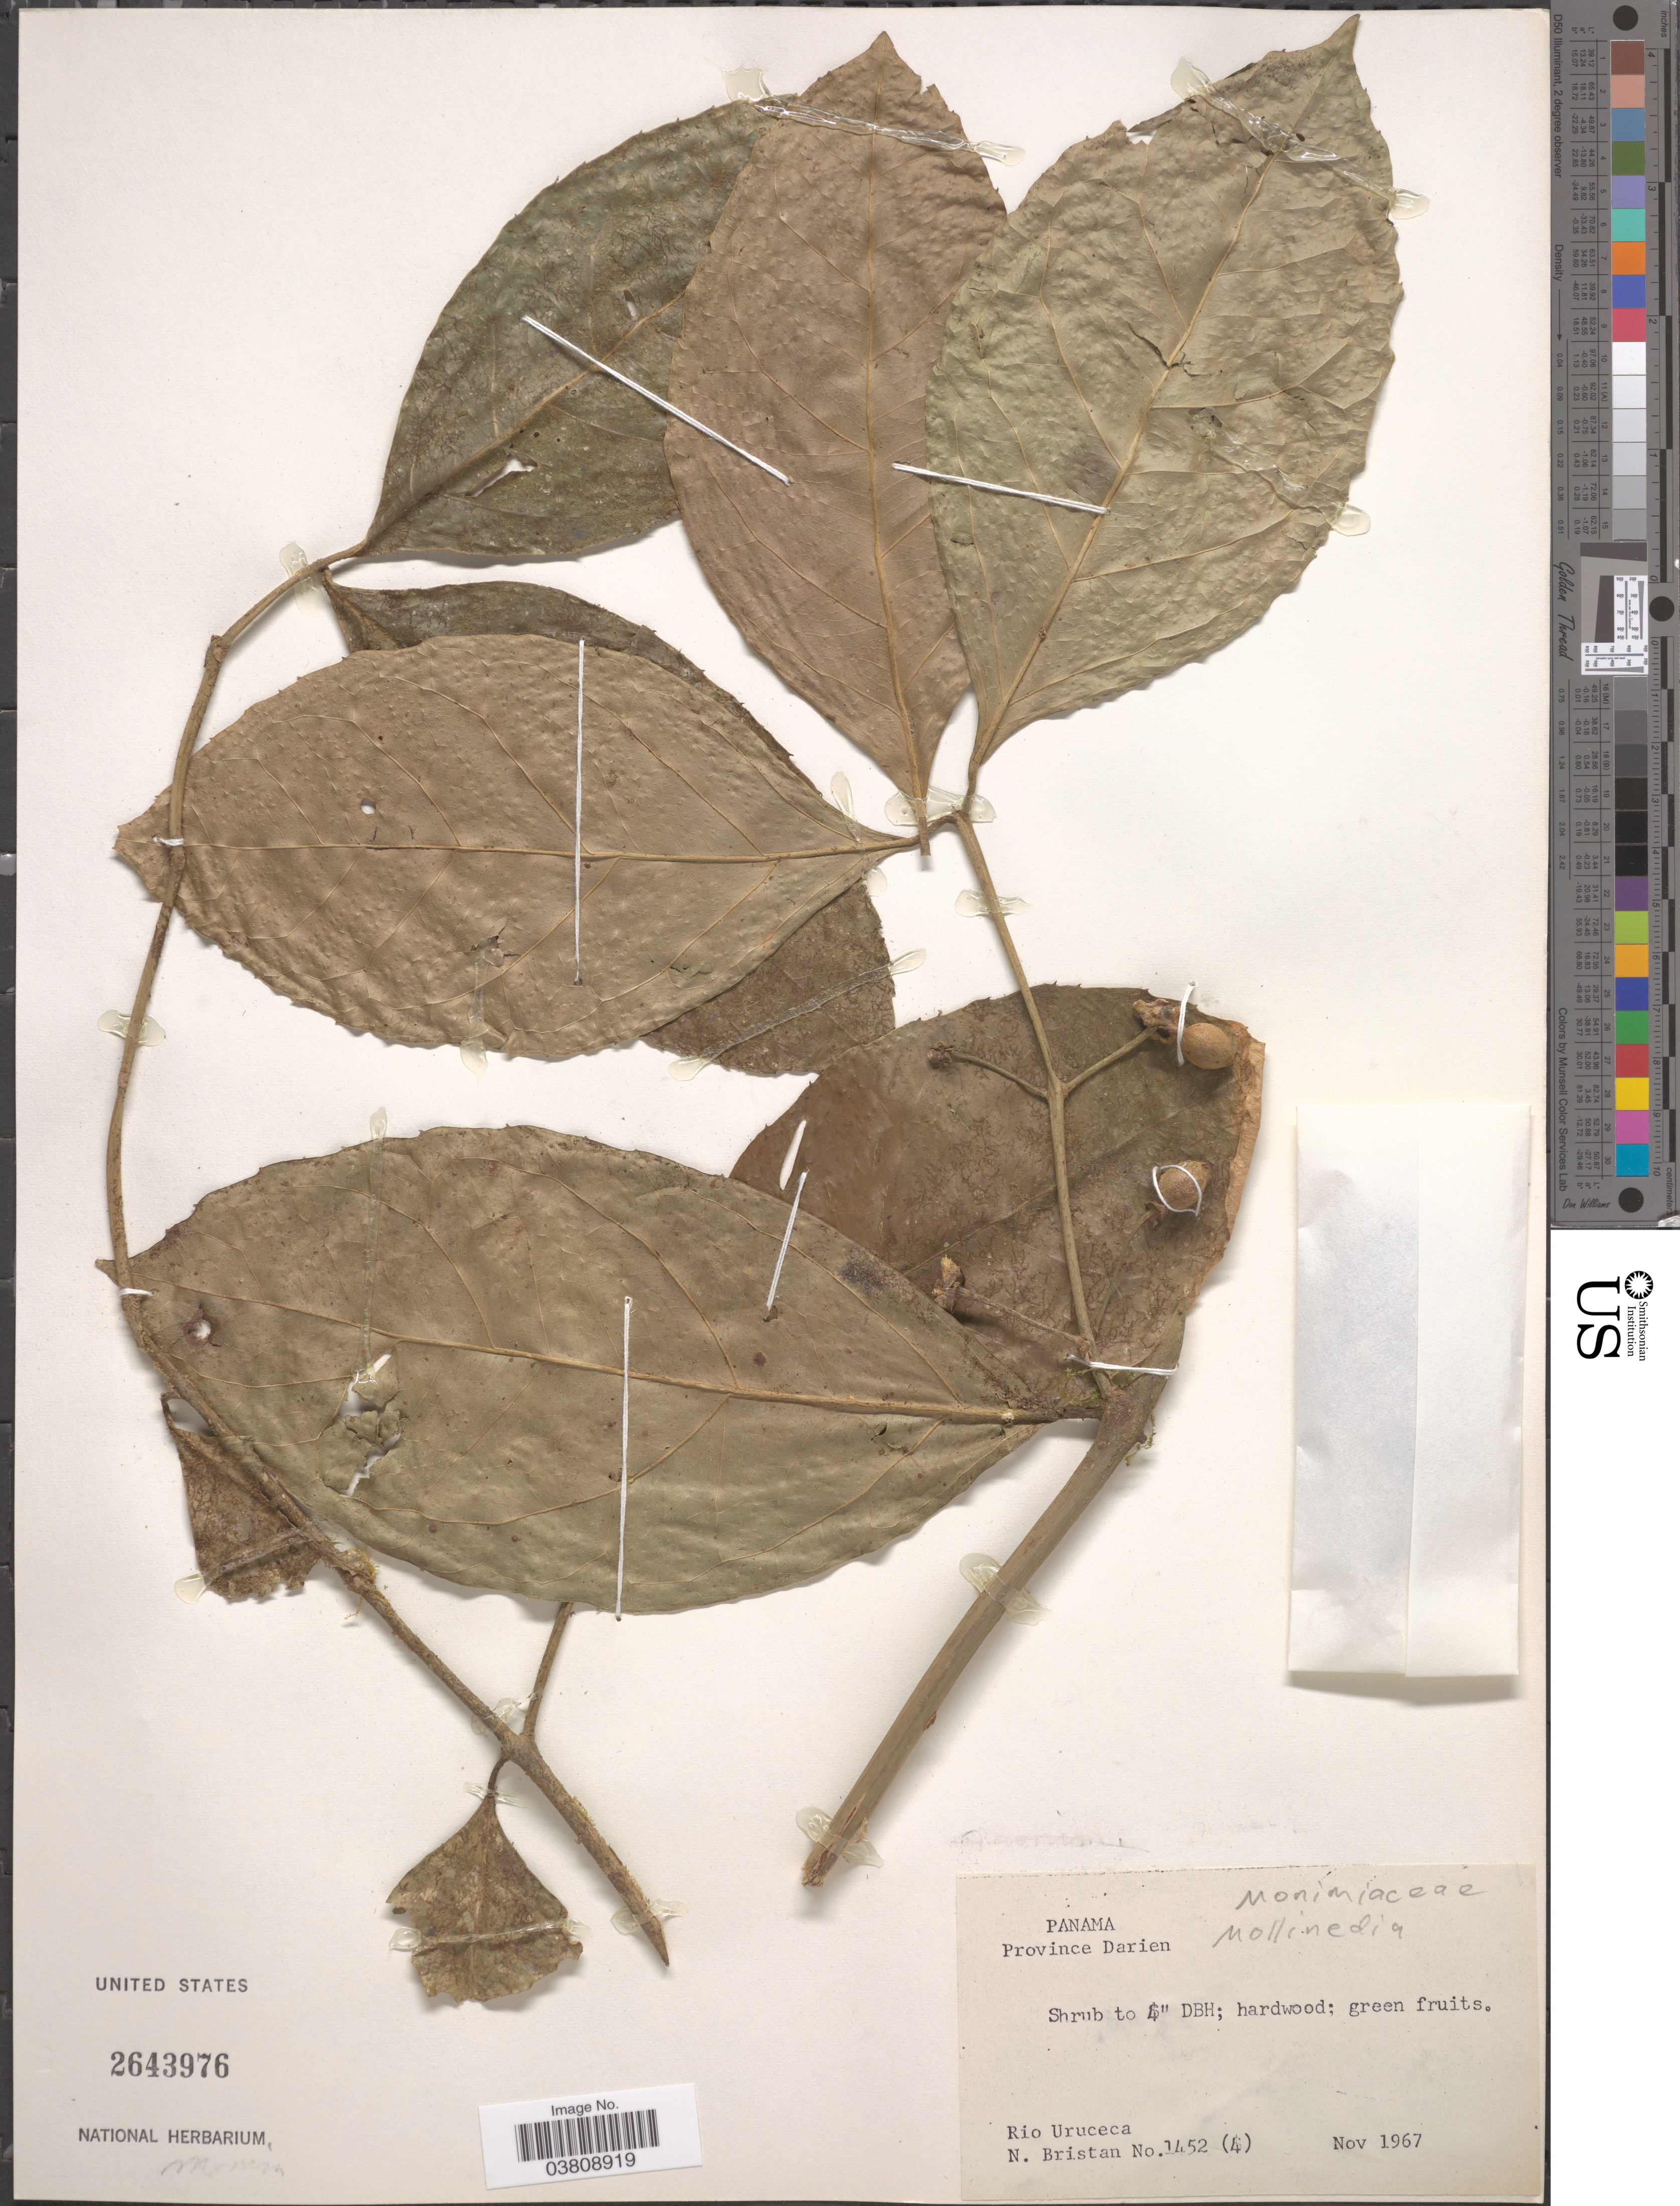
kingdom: Plantae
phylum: Tracheophyta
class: Magnoliopsida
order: Laurales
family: Monimiaceae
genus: Mollinedia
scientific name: Mollinedia sp.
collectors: N. Bristan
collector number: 1452/(4)?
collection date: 1967-11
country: Panama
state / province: Darien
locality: Rio Uruceca.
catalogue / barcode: US 2643976